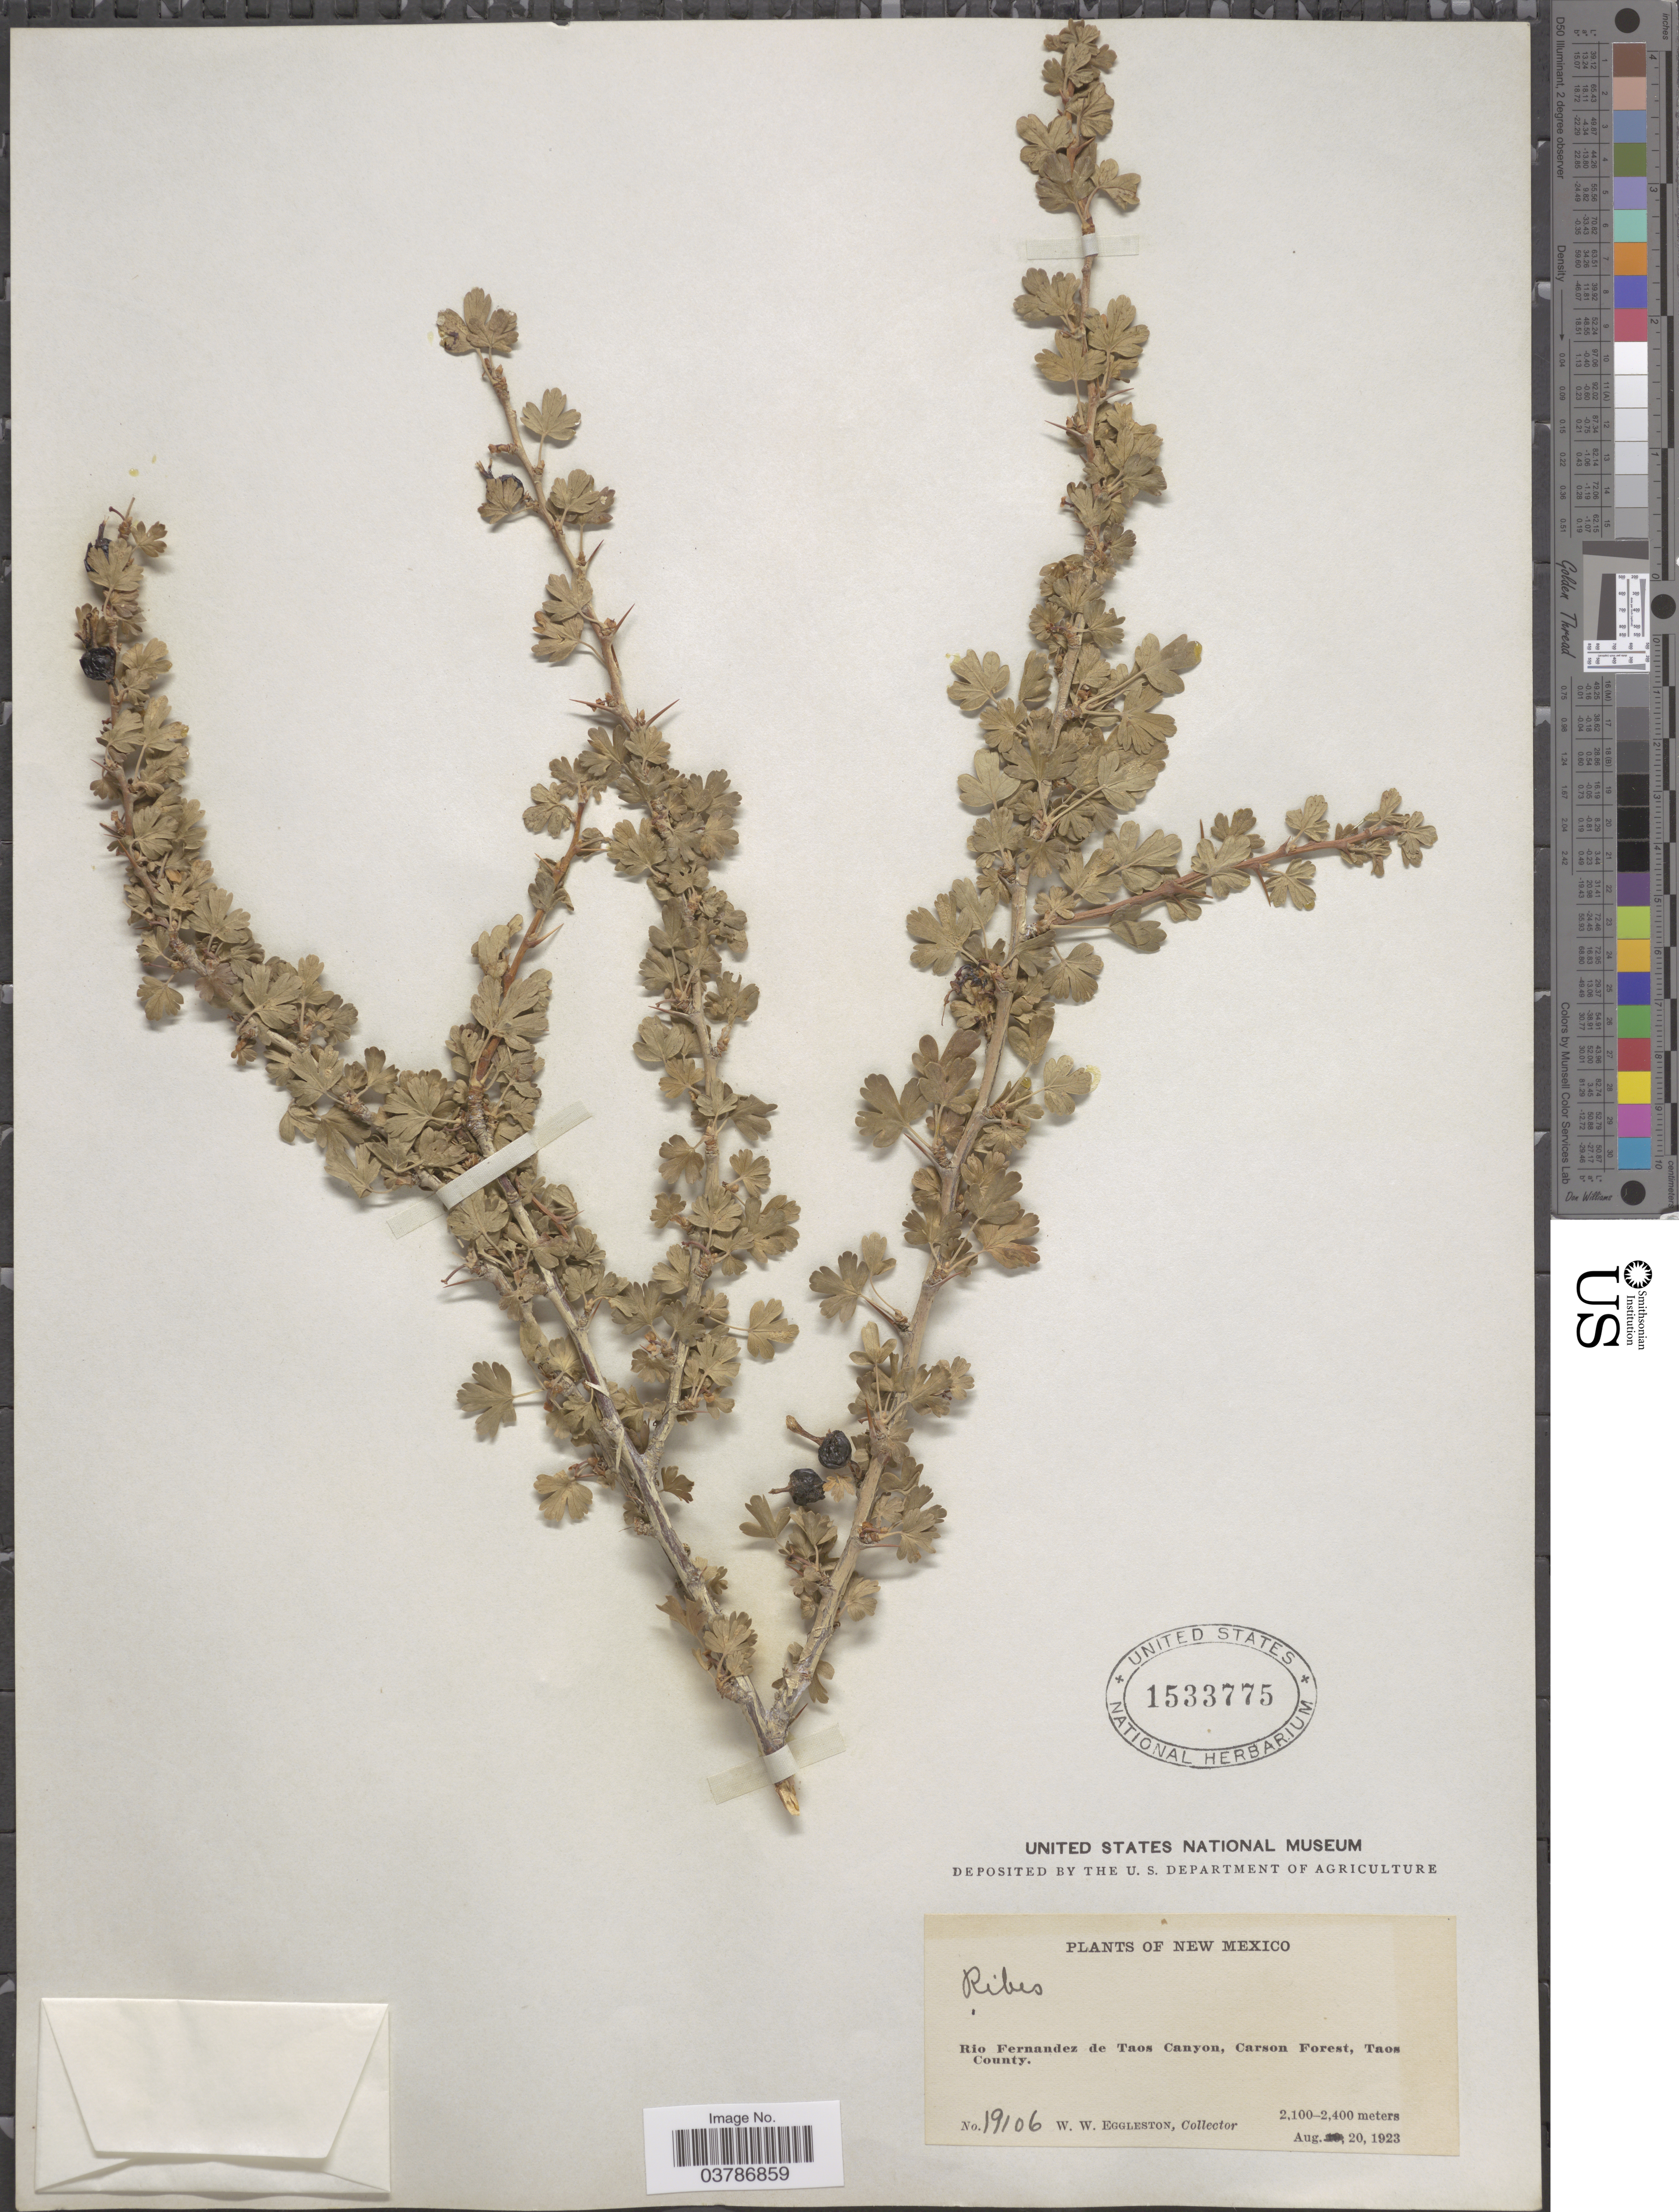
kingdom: Plantae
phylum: Tracheophyta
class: Magnoliopsida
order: Saxifragales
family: Grossulariaceae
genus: Ribes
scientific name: Ribes leptanthum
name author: A. Gray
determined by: Sinnott, Q. P.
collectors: W. W. Eggleston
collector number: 19106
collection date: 1923-08-20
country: United States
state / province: New Mexico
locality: Rio Fernandez de Taos Cayon, Carson Forest, Taos County.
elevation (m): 2100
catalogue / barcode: US 1533775